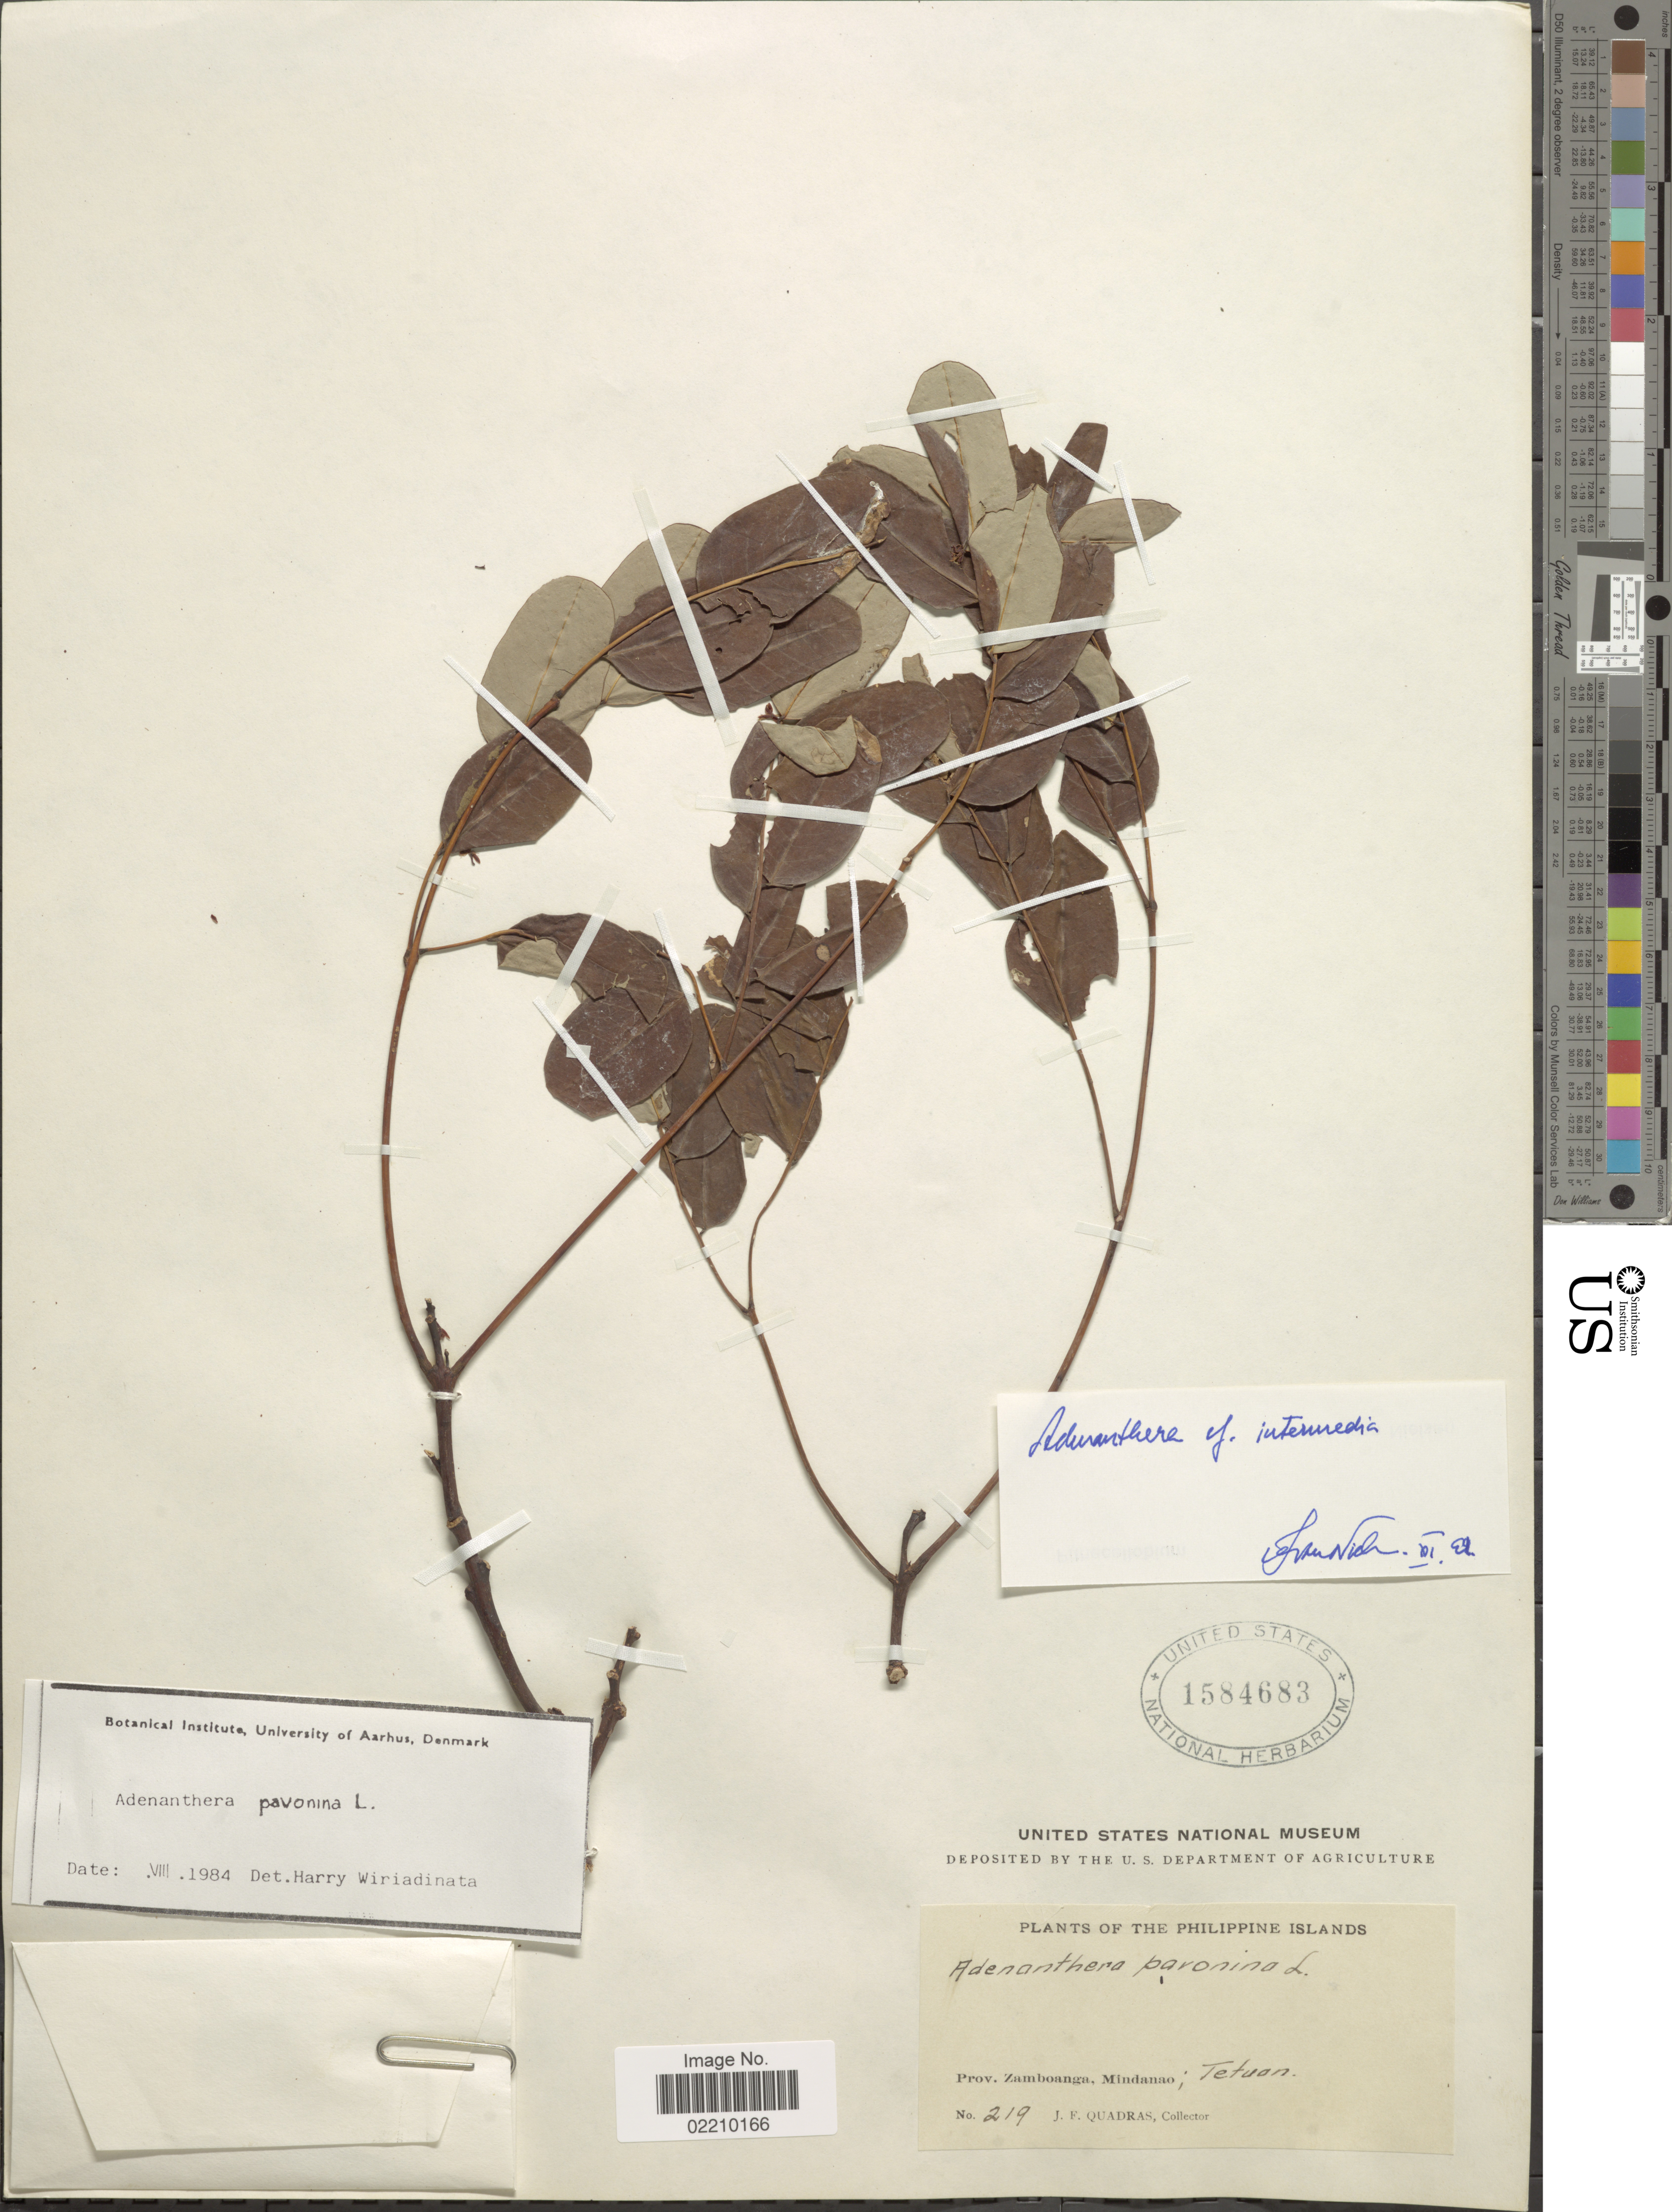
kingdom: Plantae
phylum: Tracheophyta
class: Magnoliopsida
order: Fabales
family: Fabaceae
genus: Adenanthera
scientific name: Adenanthera intermedia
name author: Merr.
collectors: J. Quadras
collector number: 219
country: Philippines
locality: Prov. Zamboanga, Mindanao, Tetuan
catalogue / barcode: US 1584683